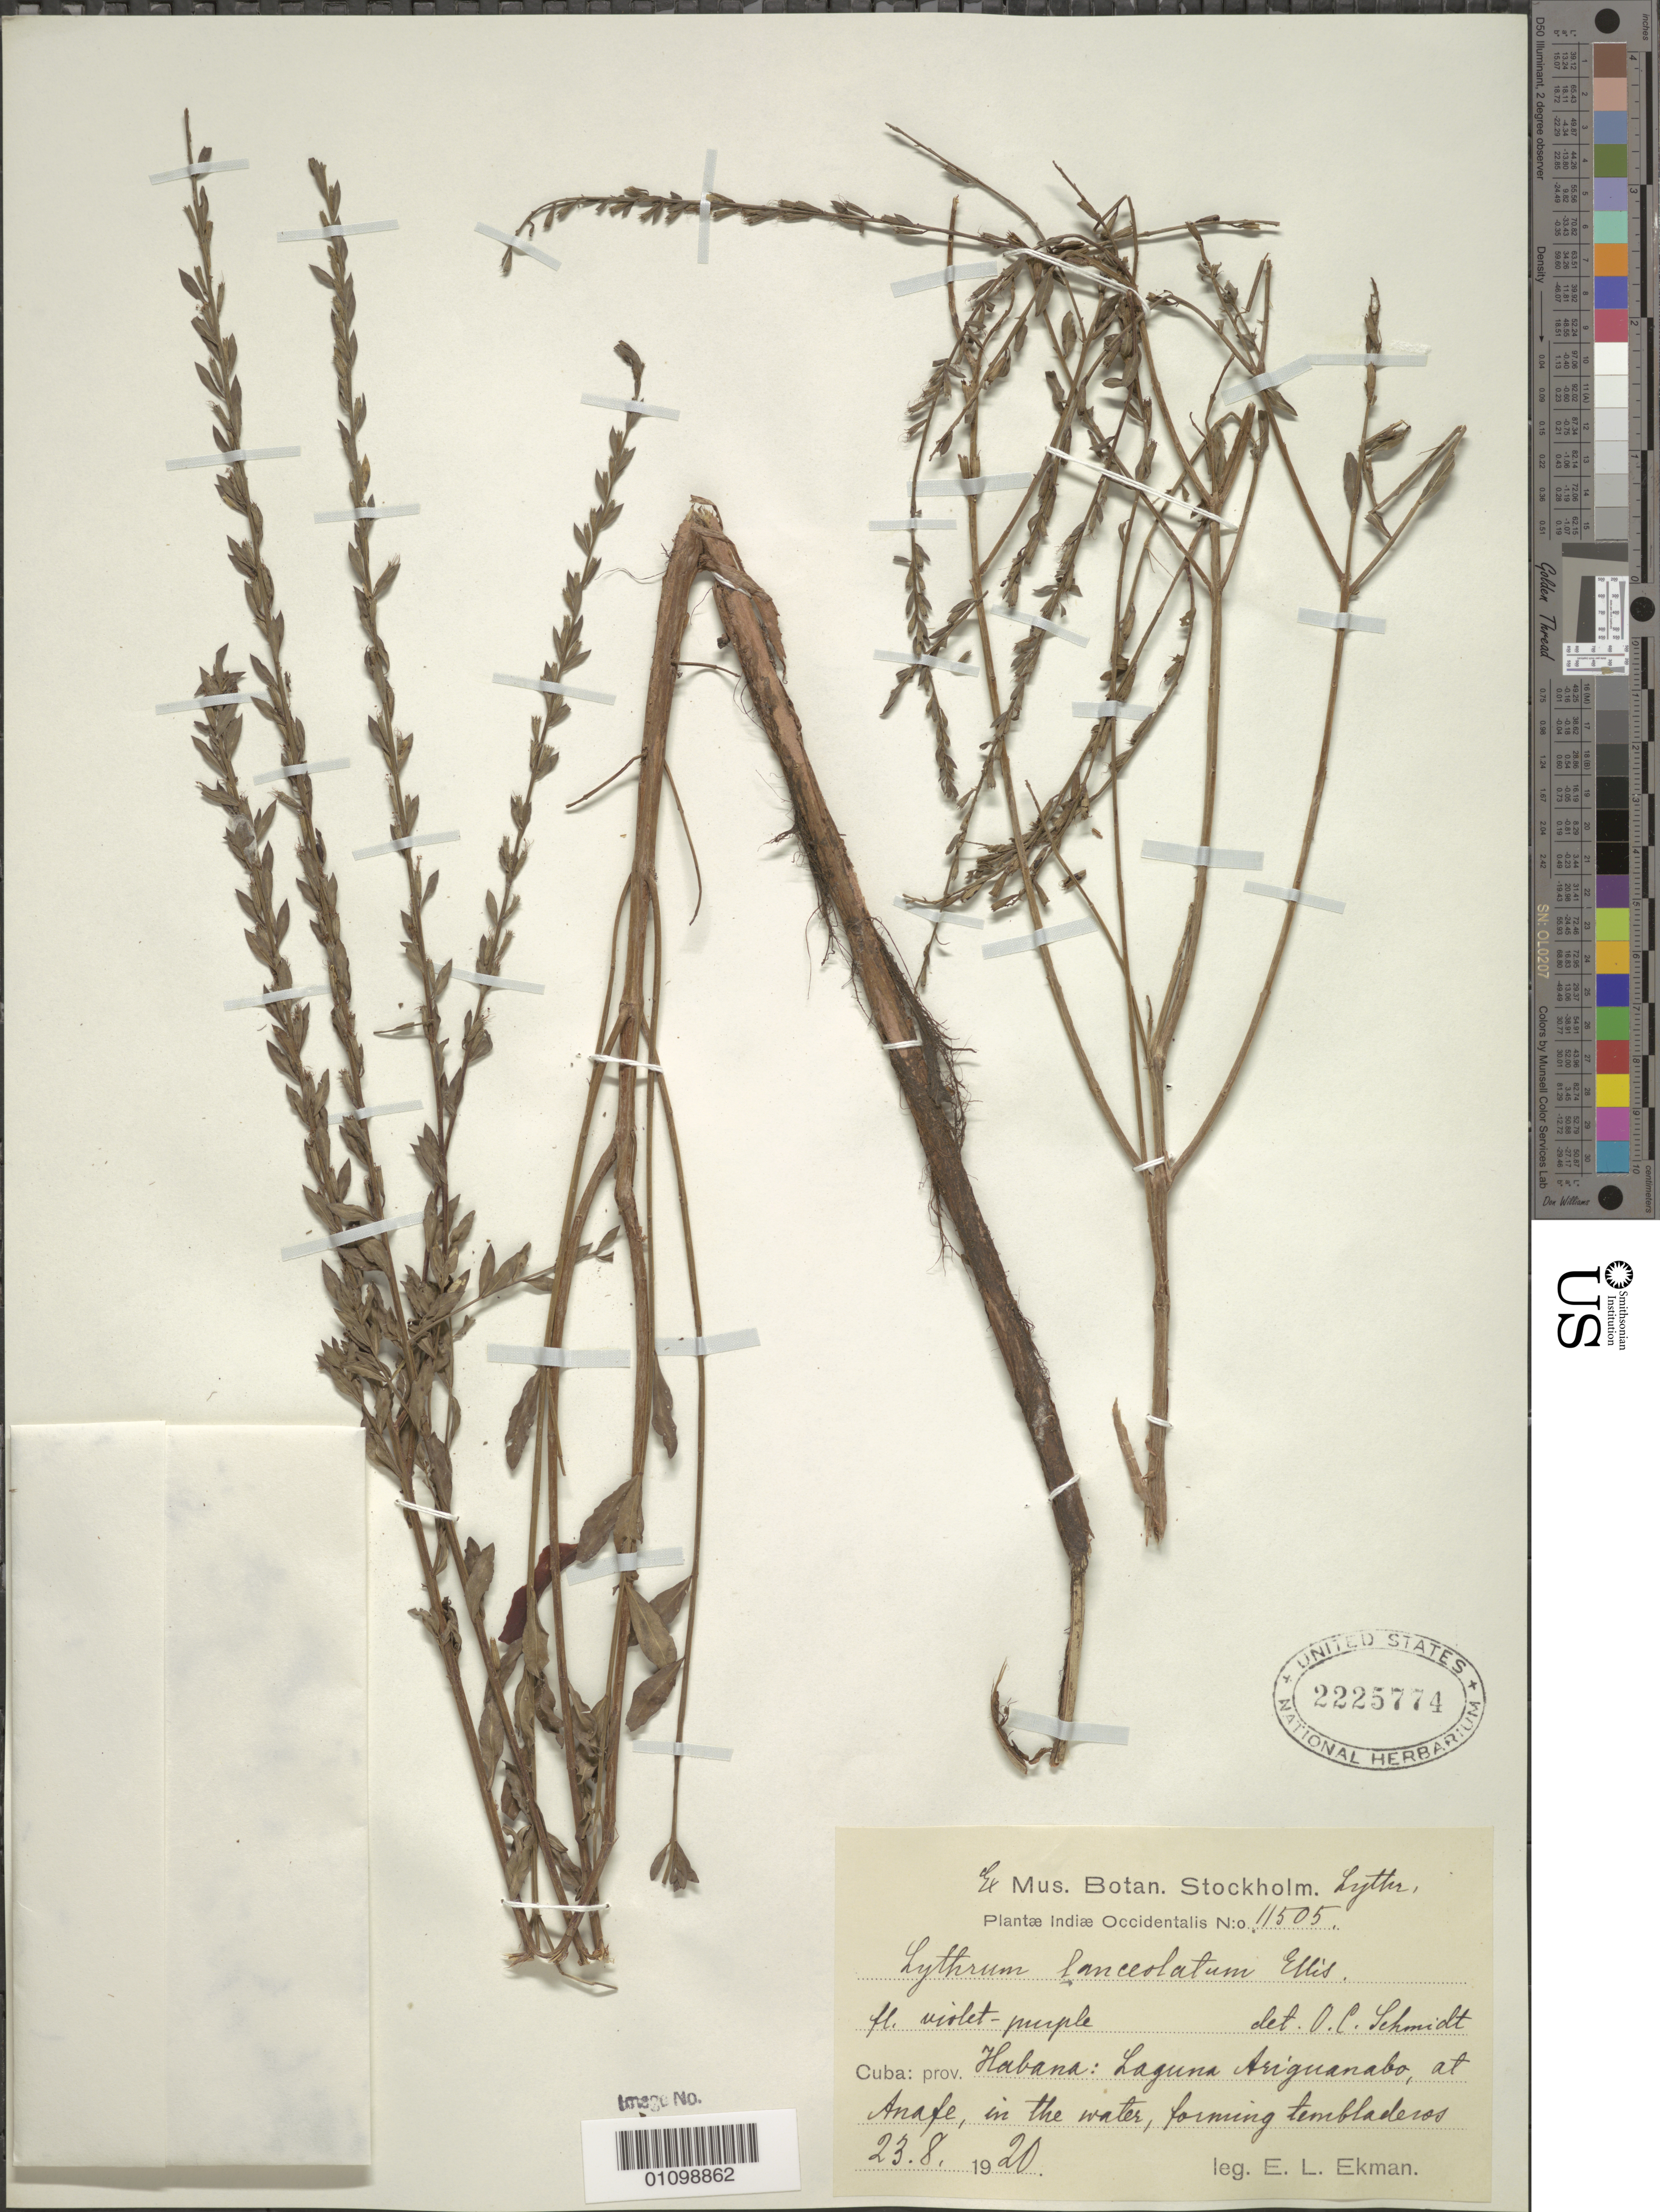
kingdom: Plantae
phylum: Tracheophyta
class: Magnoliopsida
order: Myrtales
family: Lythraceae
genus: Lythrum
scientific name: Lythrum lanceolatum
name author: Elliott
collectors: E. L. Ekman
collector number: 11505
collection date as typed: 23 Aug 1920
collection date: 1920-08-23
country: Cuba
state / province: La Habana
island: Cuba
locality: Laguna Ariguanabo, at Anafe, in the water, forming tembladeros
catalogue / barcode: US 2225774